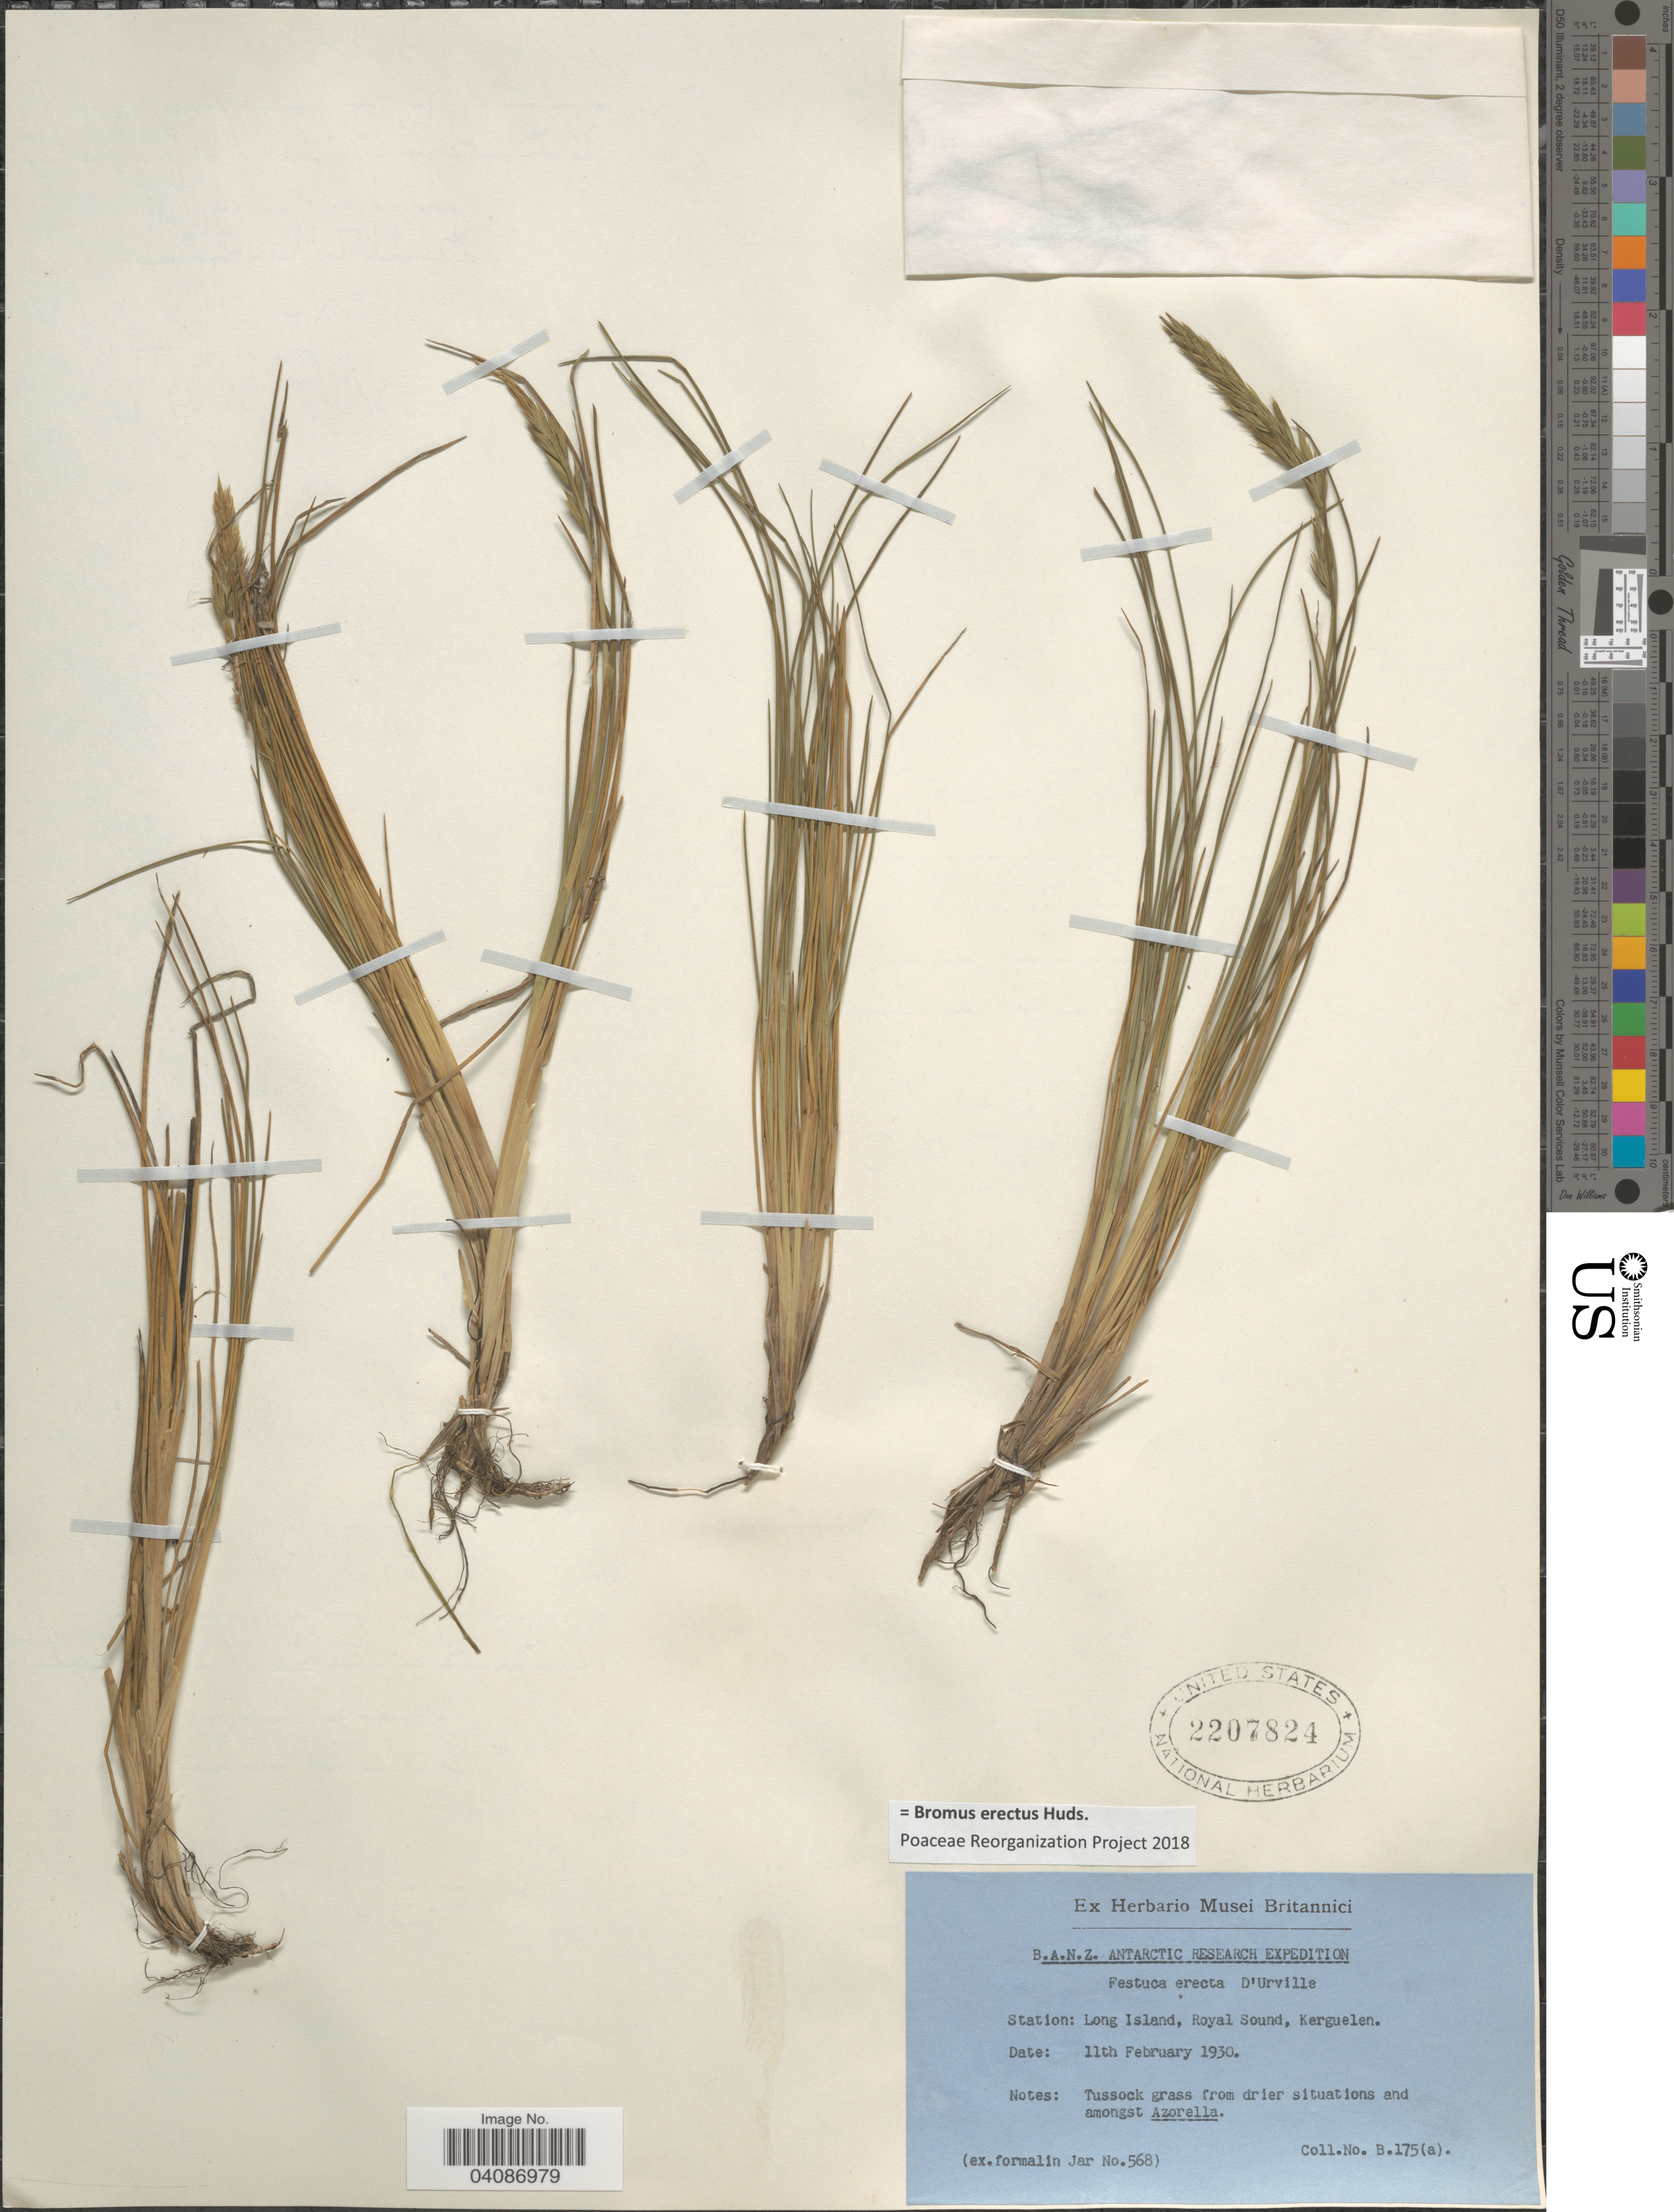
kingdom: Plantae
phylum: Tracheophyta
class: Liliopsida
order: Poales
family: Poaceae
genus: Bromus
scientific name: Bromus erectus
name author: Huds.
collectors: B. A. N. Z. Antarctic Research Expedition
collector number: B.175(a)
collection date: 1930-02-11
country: United States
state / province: New York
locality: Station: Long Island, Royal Sound, Kerguelen.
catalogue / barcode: US 2207824